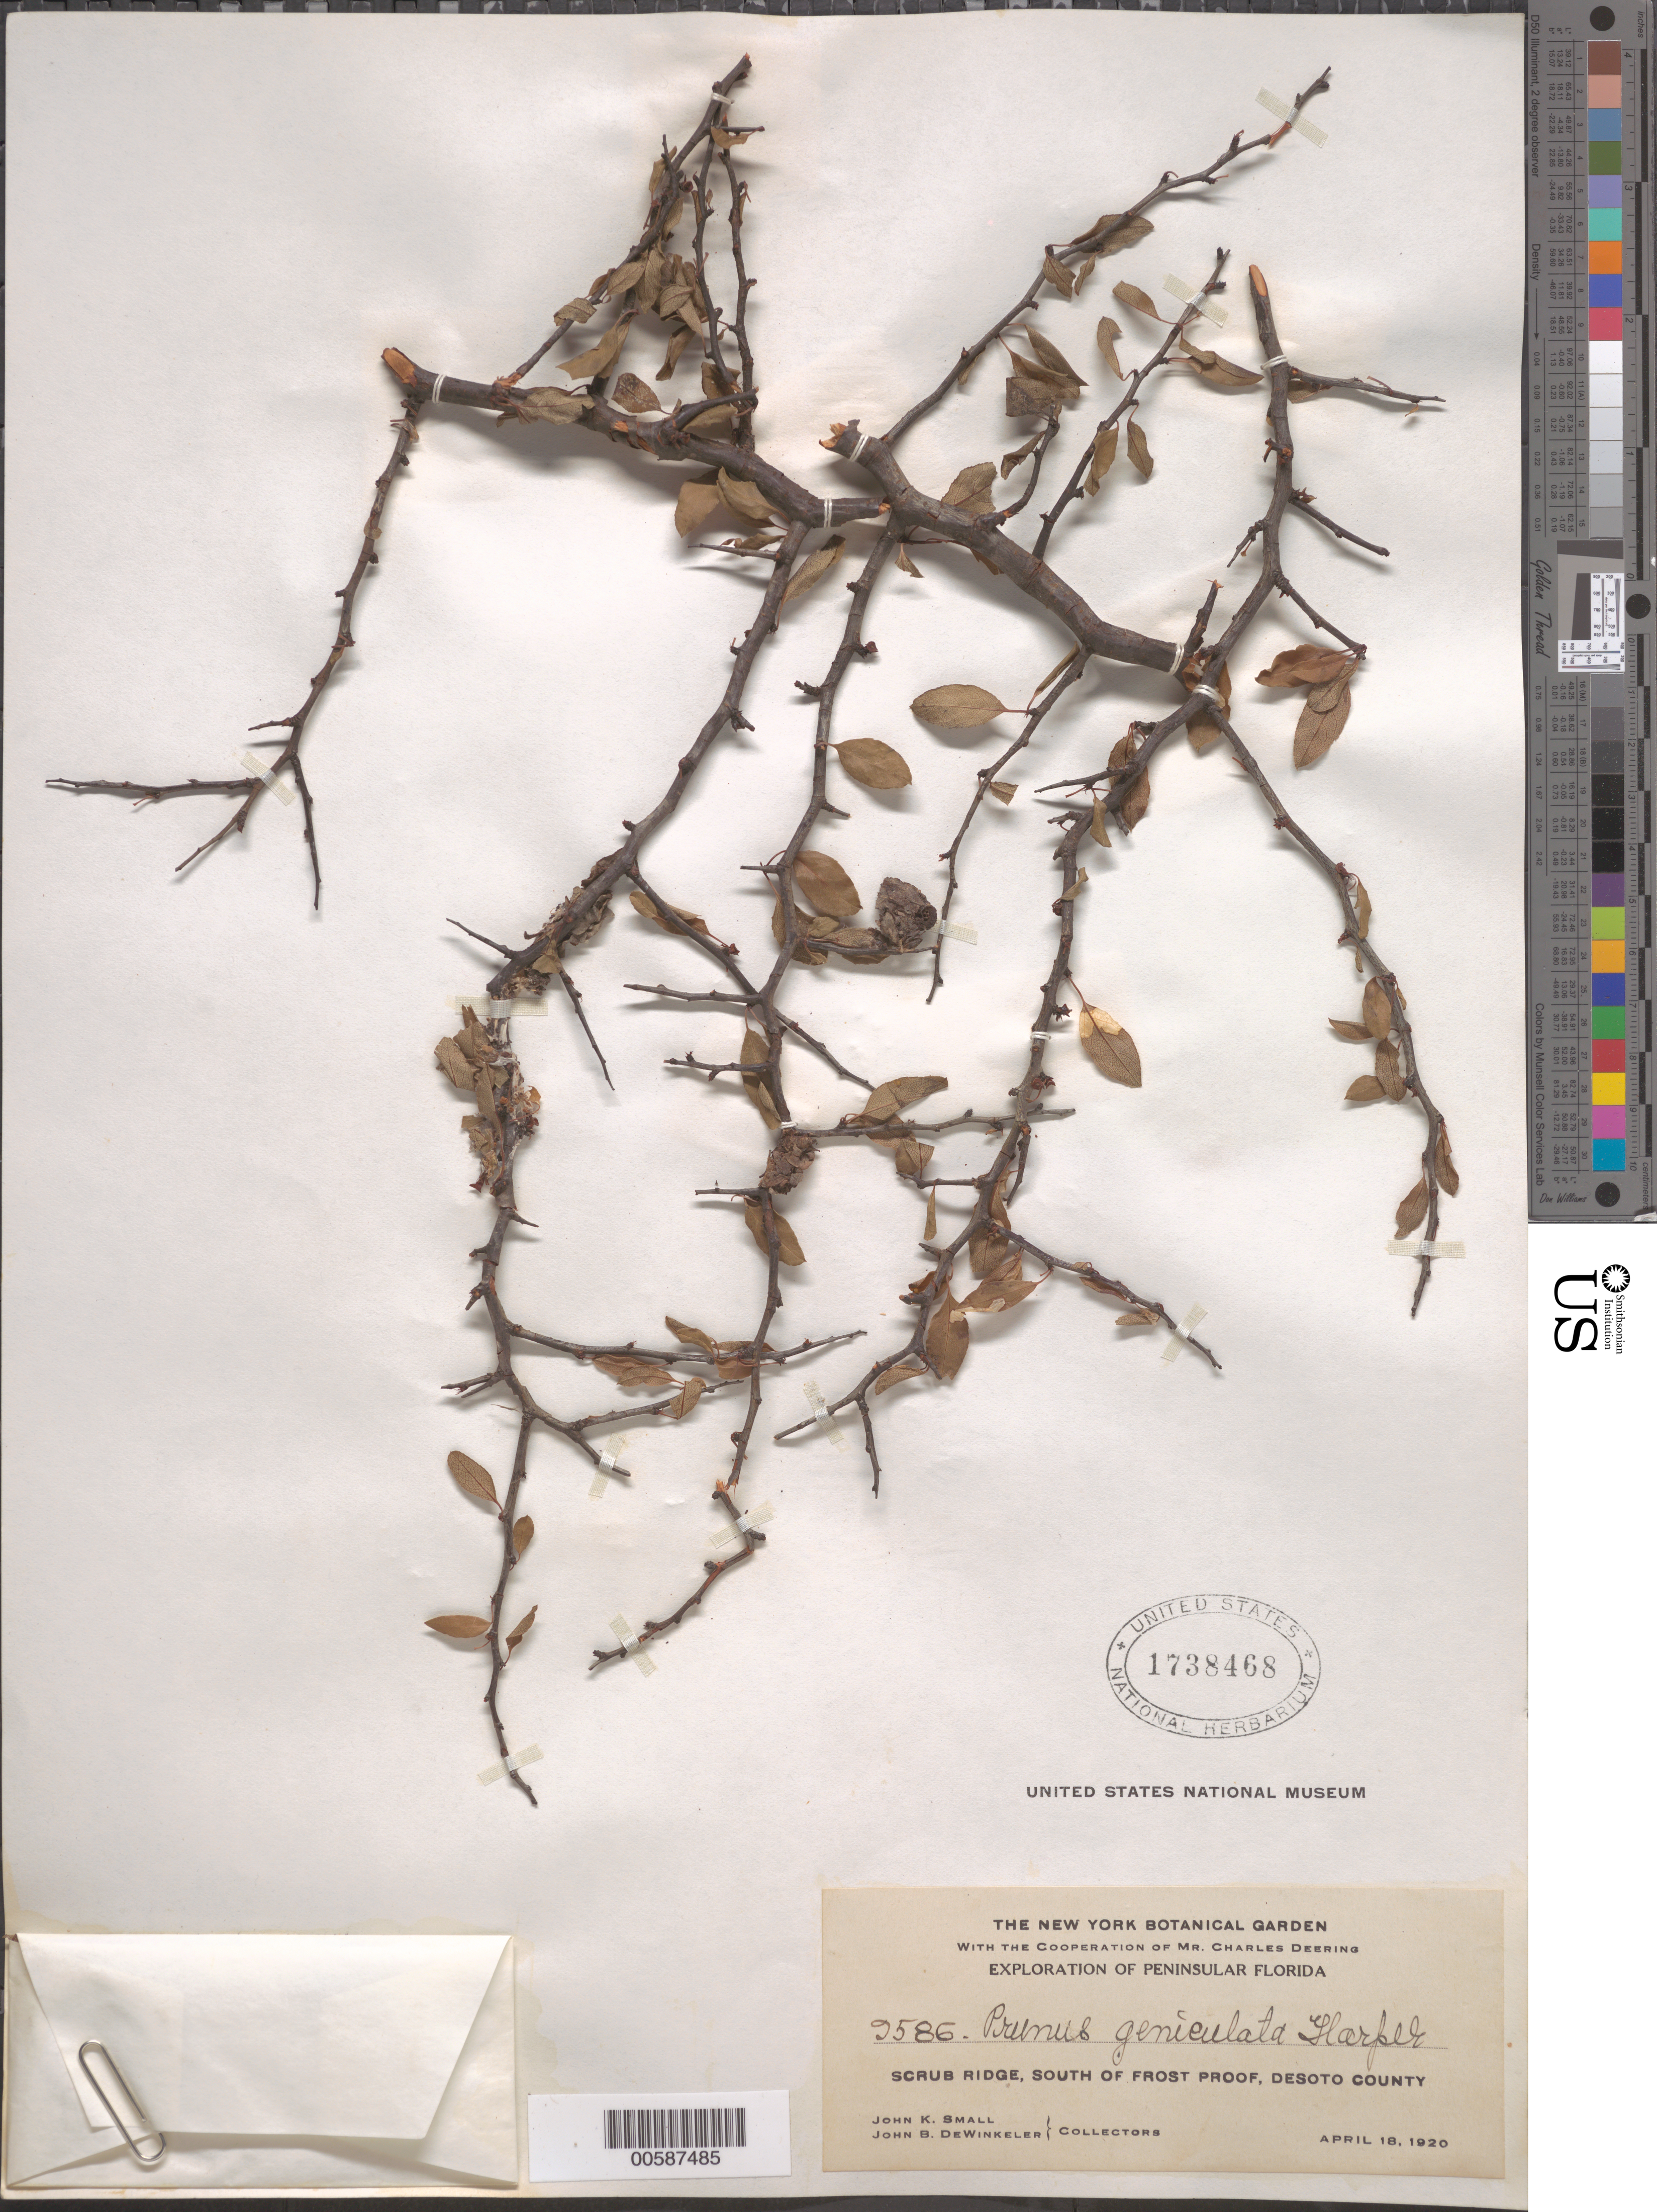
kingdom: Plantae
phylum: Tracheophyta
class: Magnoliopsida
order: Rosales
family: Rosaceae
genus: Prunus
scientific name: Prunus geniculata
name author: R.M. Harper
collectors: J. K. Small & J. Dewinkler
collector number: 2586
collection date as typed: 18 Apr 1920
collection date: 1920-04-18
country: United States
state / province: Florida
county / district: De Soto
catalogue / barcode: US 1738468